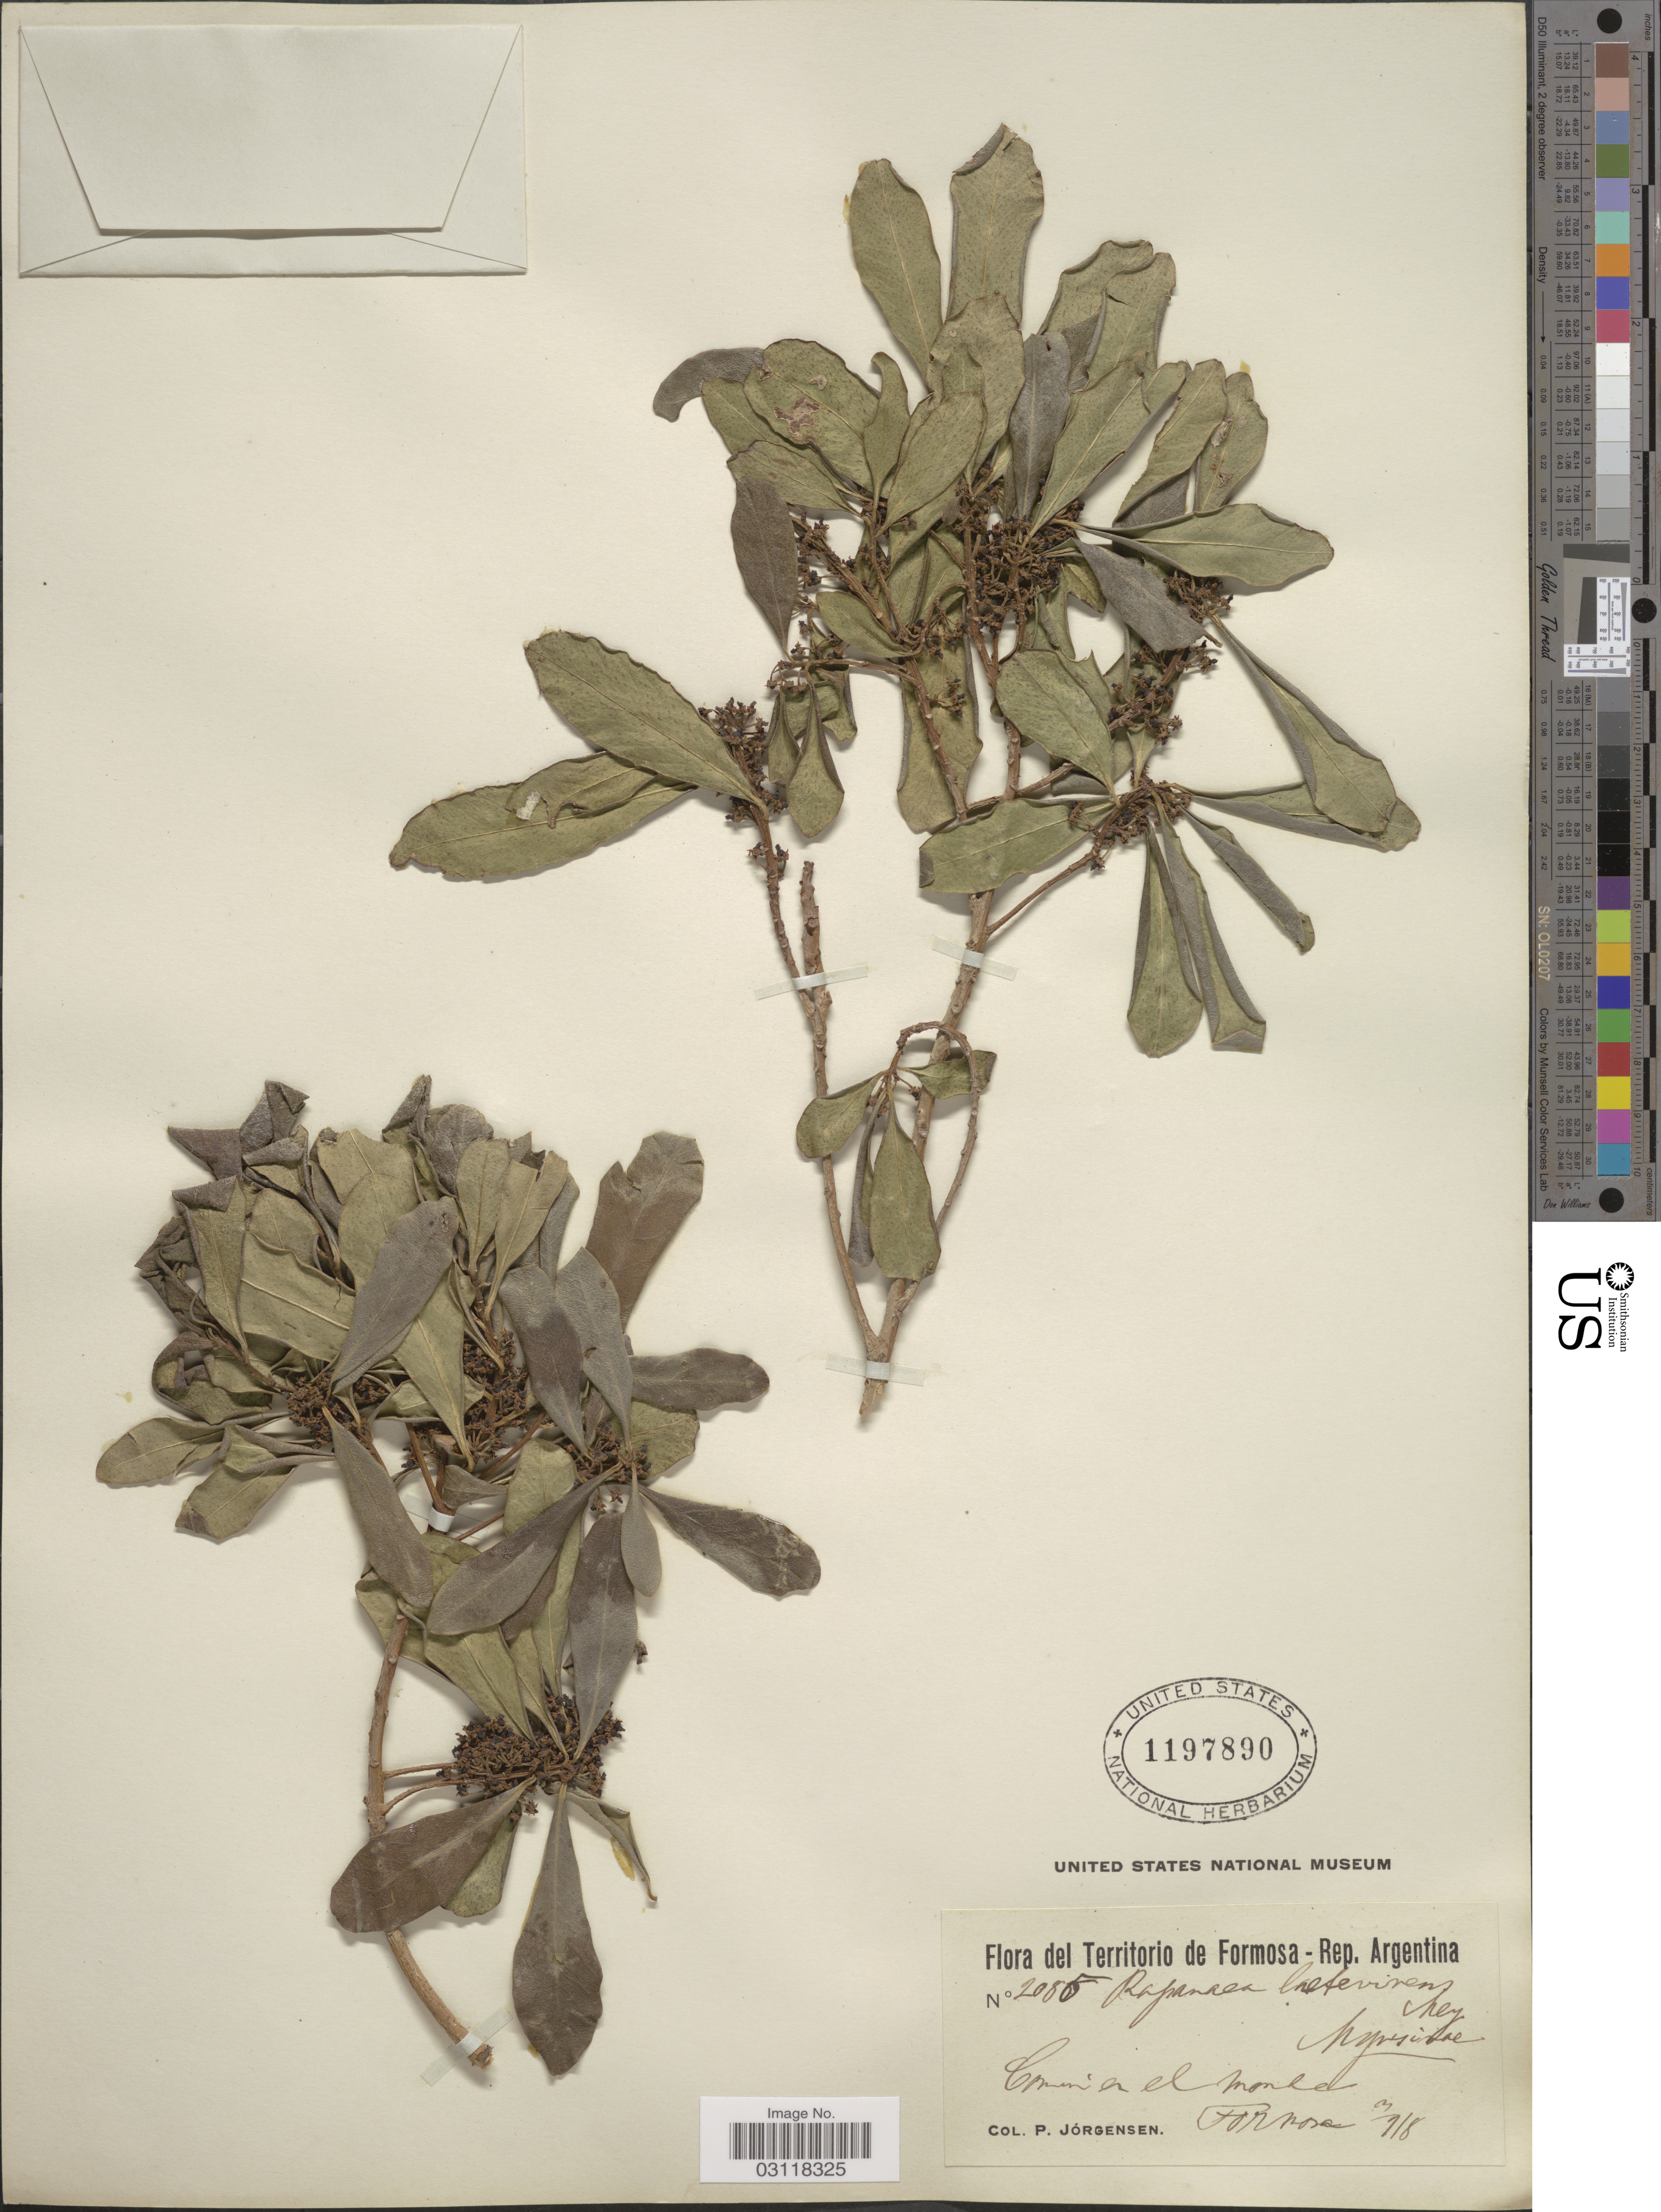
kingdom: Plantae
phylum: Tracheophyta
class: Magnoliopsida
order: Ericales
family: Primulaceae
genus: Rapanea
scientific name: Rapanea laetevirens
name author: Mez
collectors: P. Jörgensen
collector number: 2085*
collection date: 1918-03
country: Argentina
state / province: Formosa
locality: Territorio de Formosa - Rep. Argentina. Comina el moned Formosa.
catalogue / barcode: US 1197890